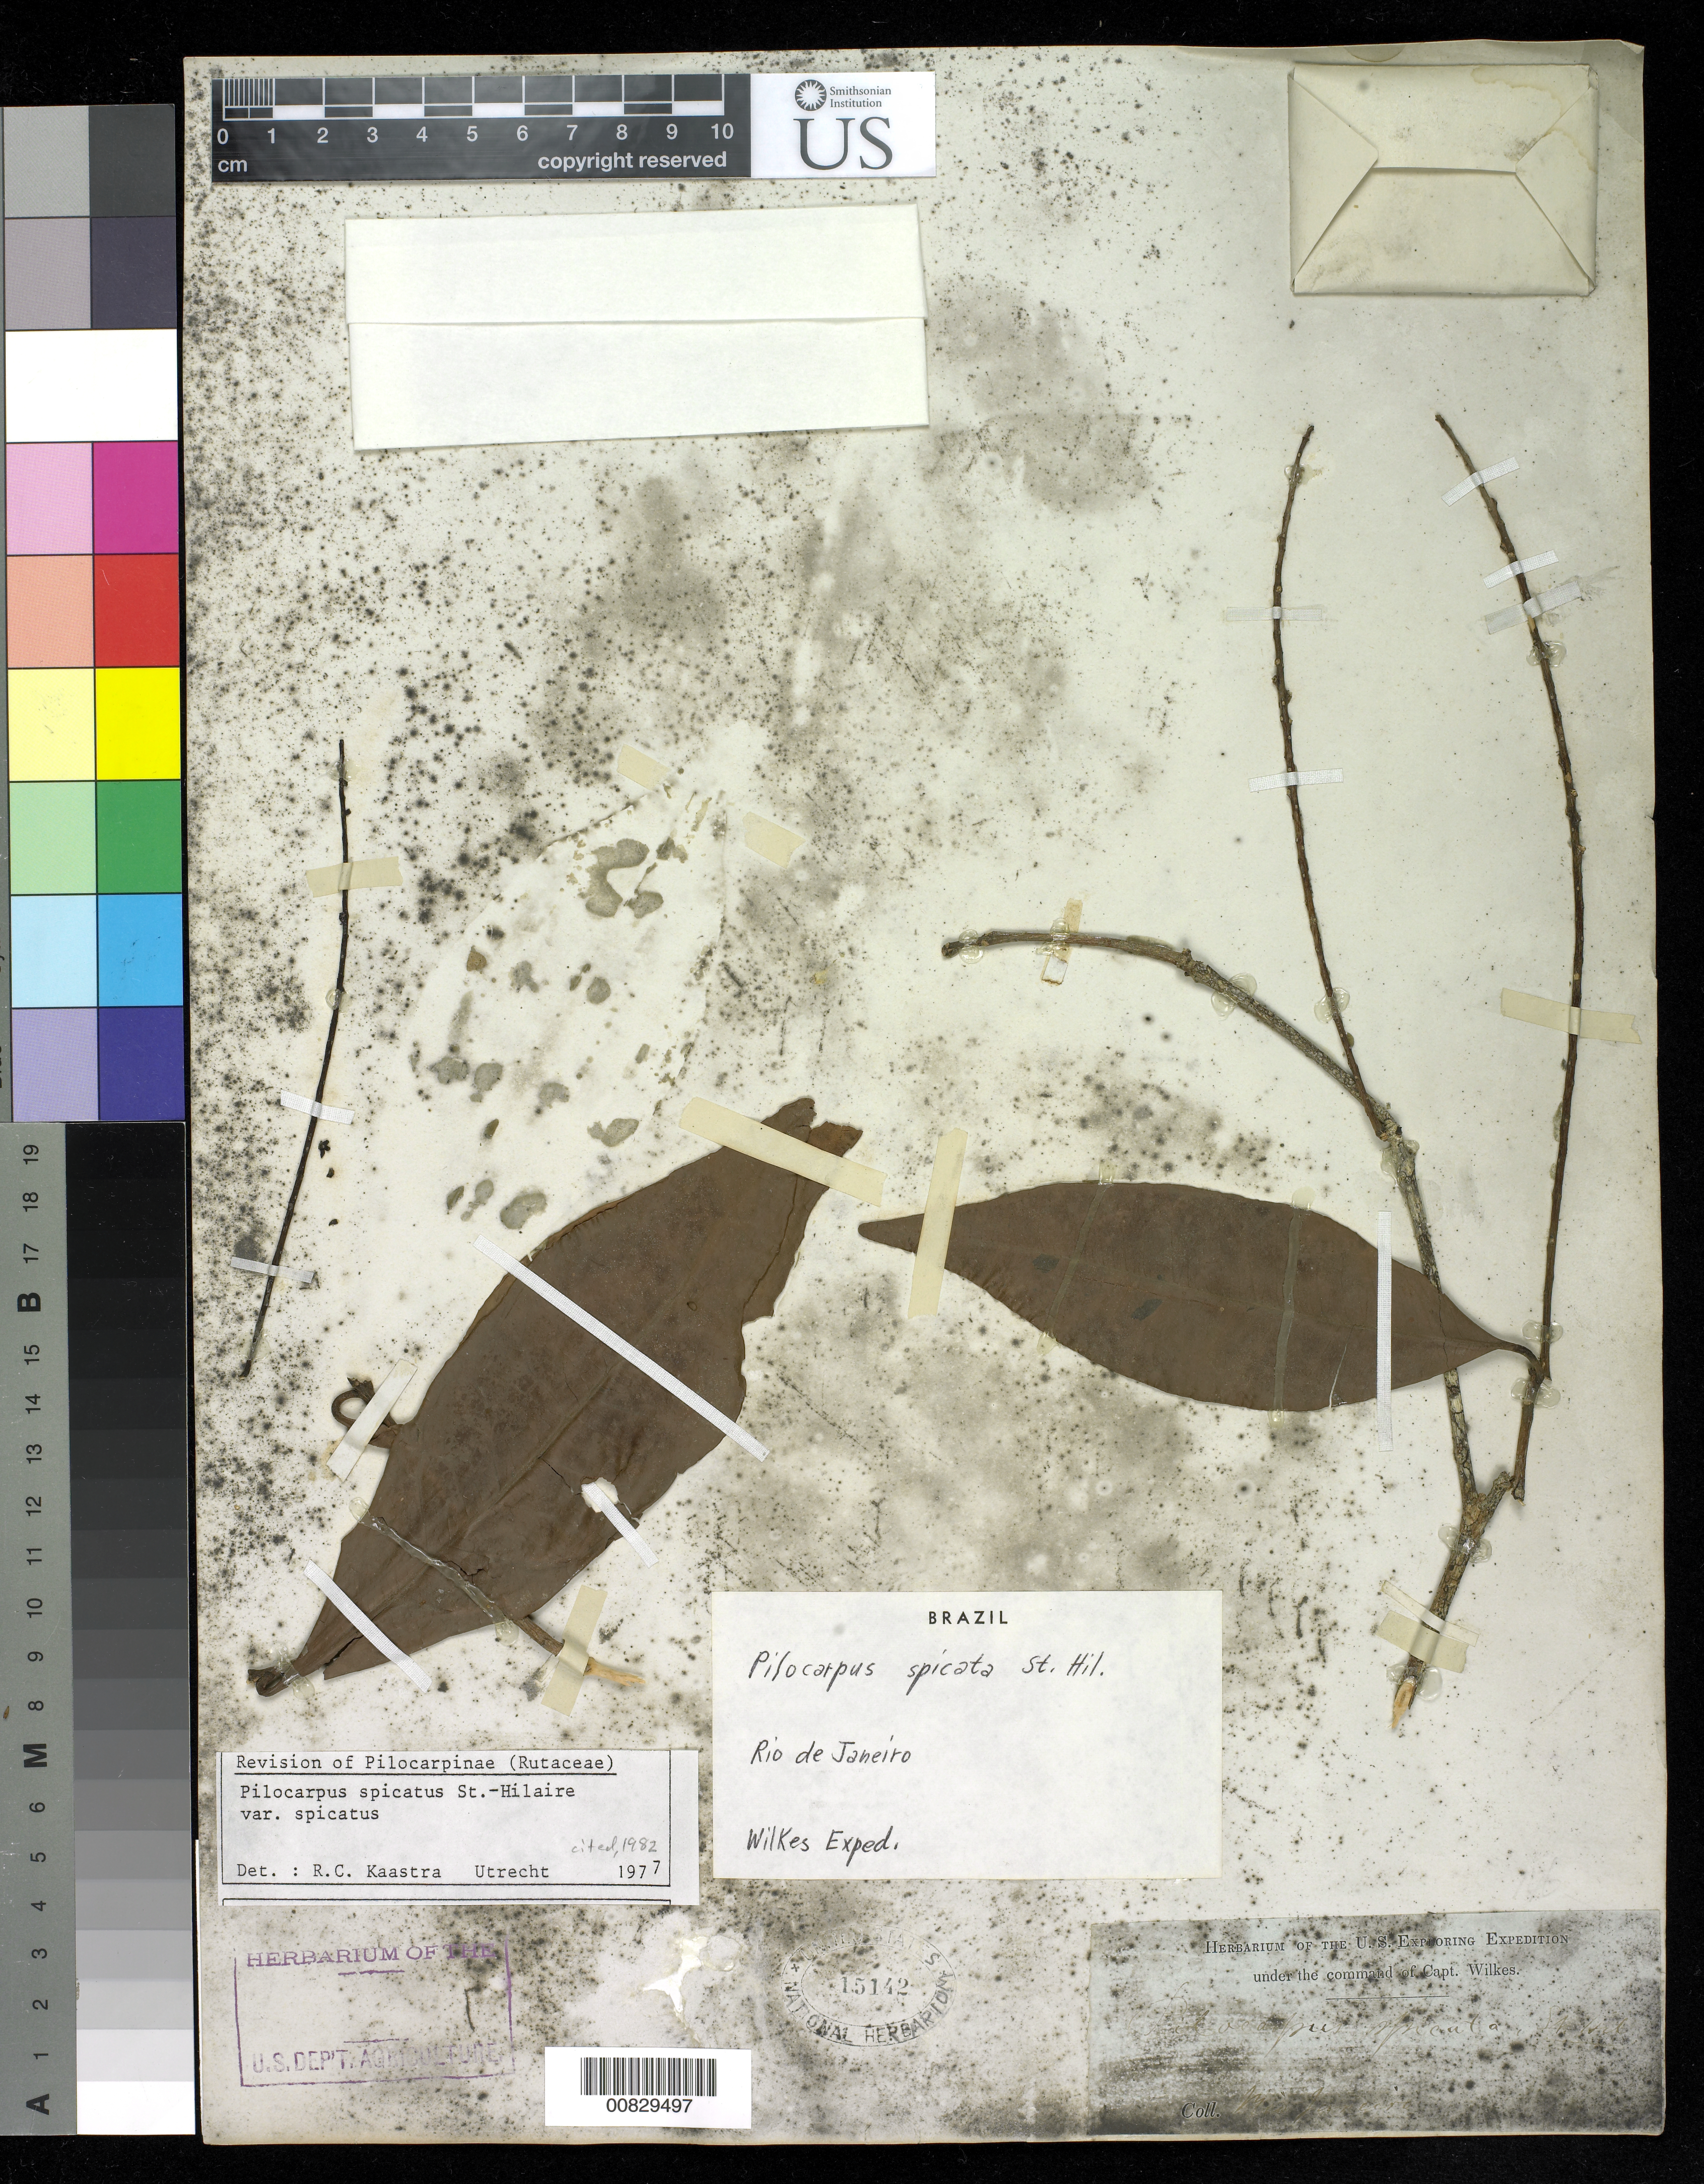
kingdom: Plantae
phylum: Tracheophyta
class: Magnoliopsida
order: Sapindales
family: Rutaceae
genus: Pilocarpus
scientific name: Pilocarpus spicatus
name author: A. St.-Hil.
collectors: Wilkes Explor. Exped.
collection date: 1838/1842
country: Brazil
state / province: Rio de Janeiro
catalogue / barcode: US 15142